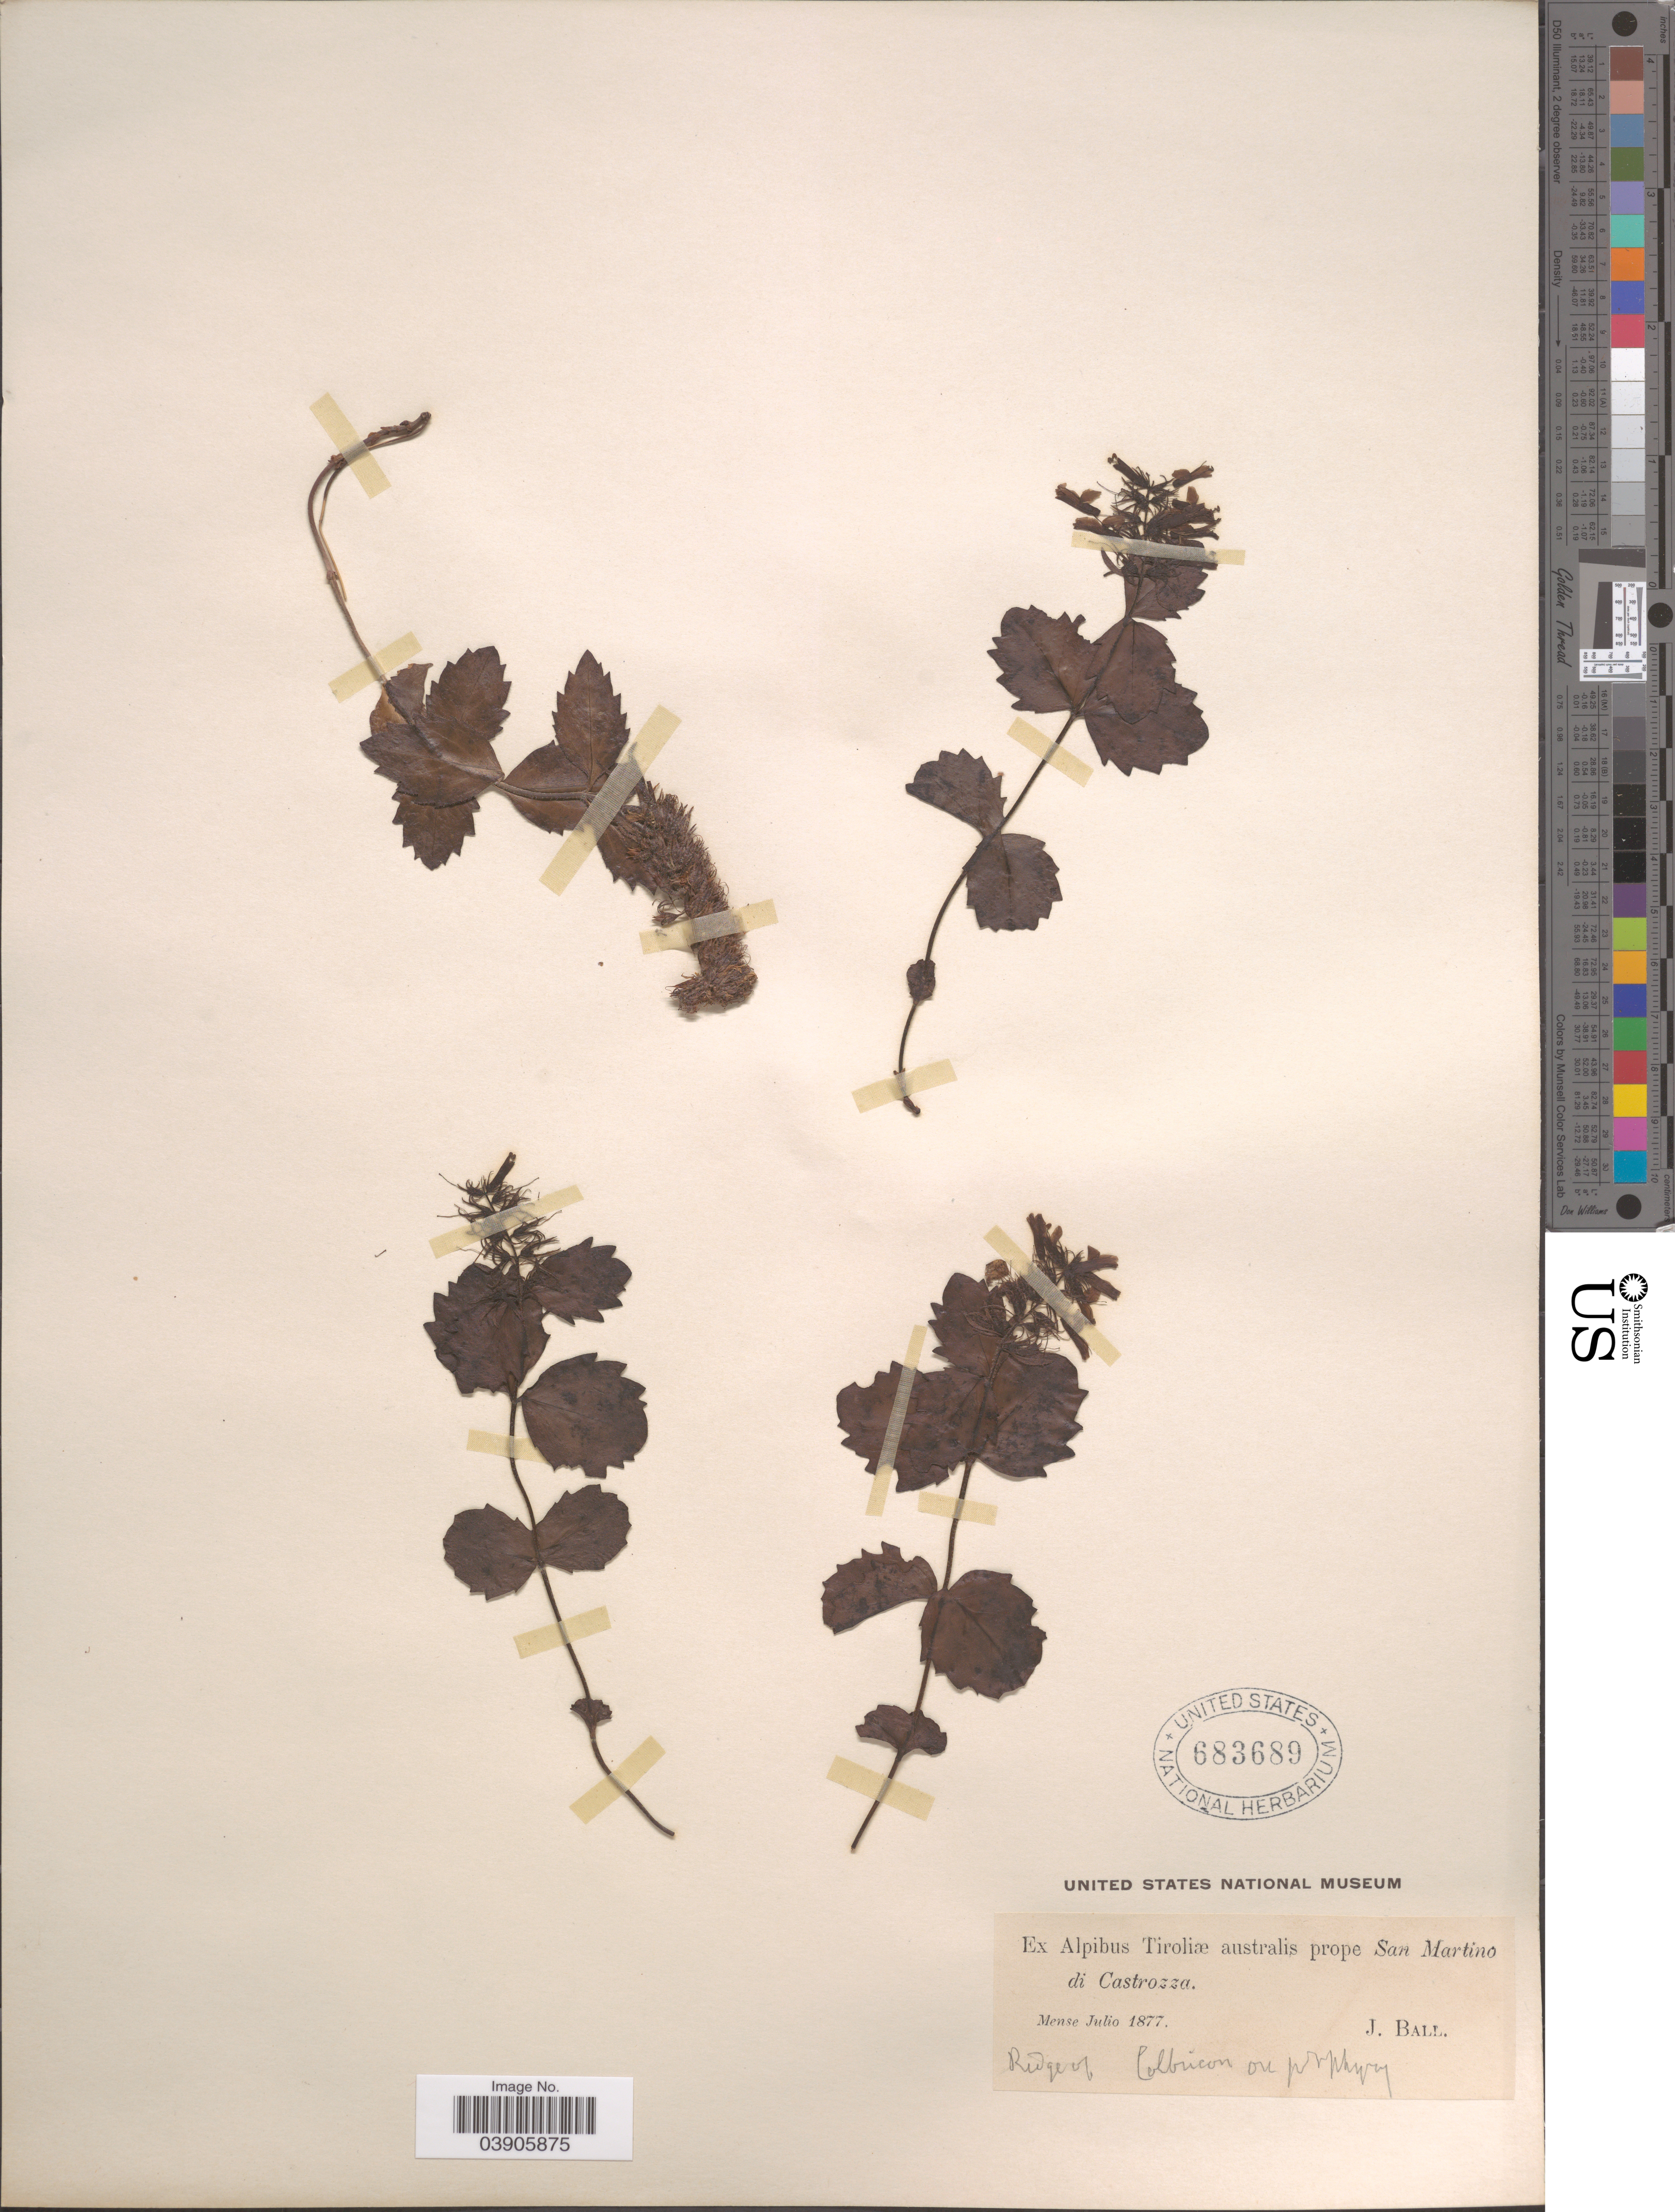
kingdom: Plantae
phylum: Tracheophyta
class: Magnoliopsida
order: Lamiales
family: Plantaginaceae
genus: Paederota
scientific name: Paederota sp.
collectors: J. Ball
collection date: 1877-07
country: Italy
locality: Ex Alpibus Tiroliæ australis prope San Martino di Castrozza.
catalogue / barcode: US 683689